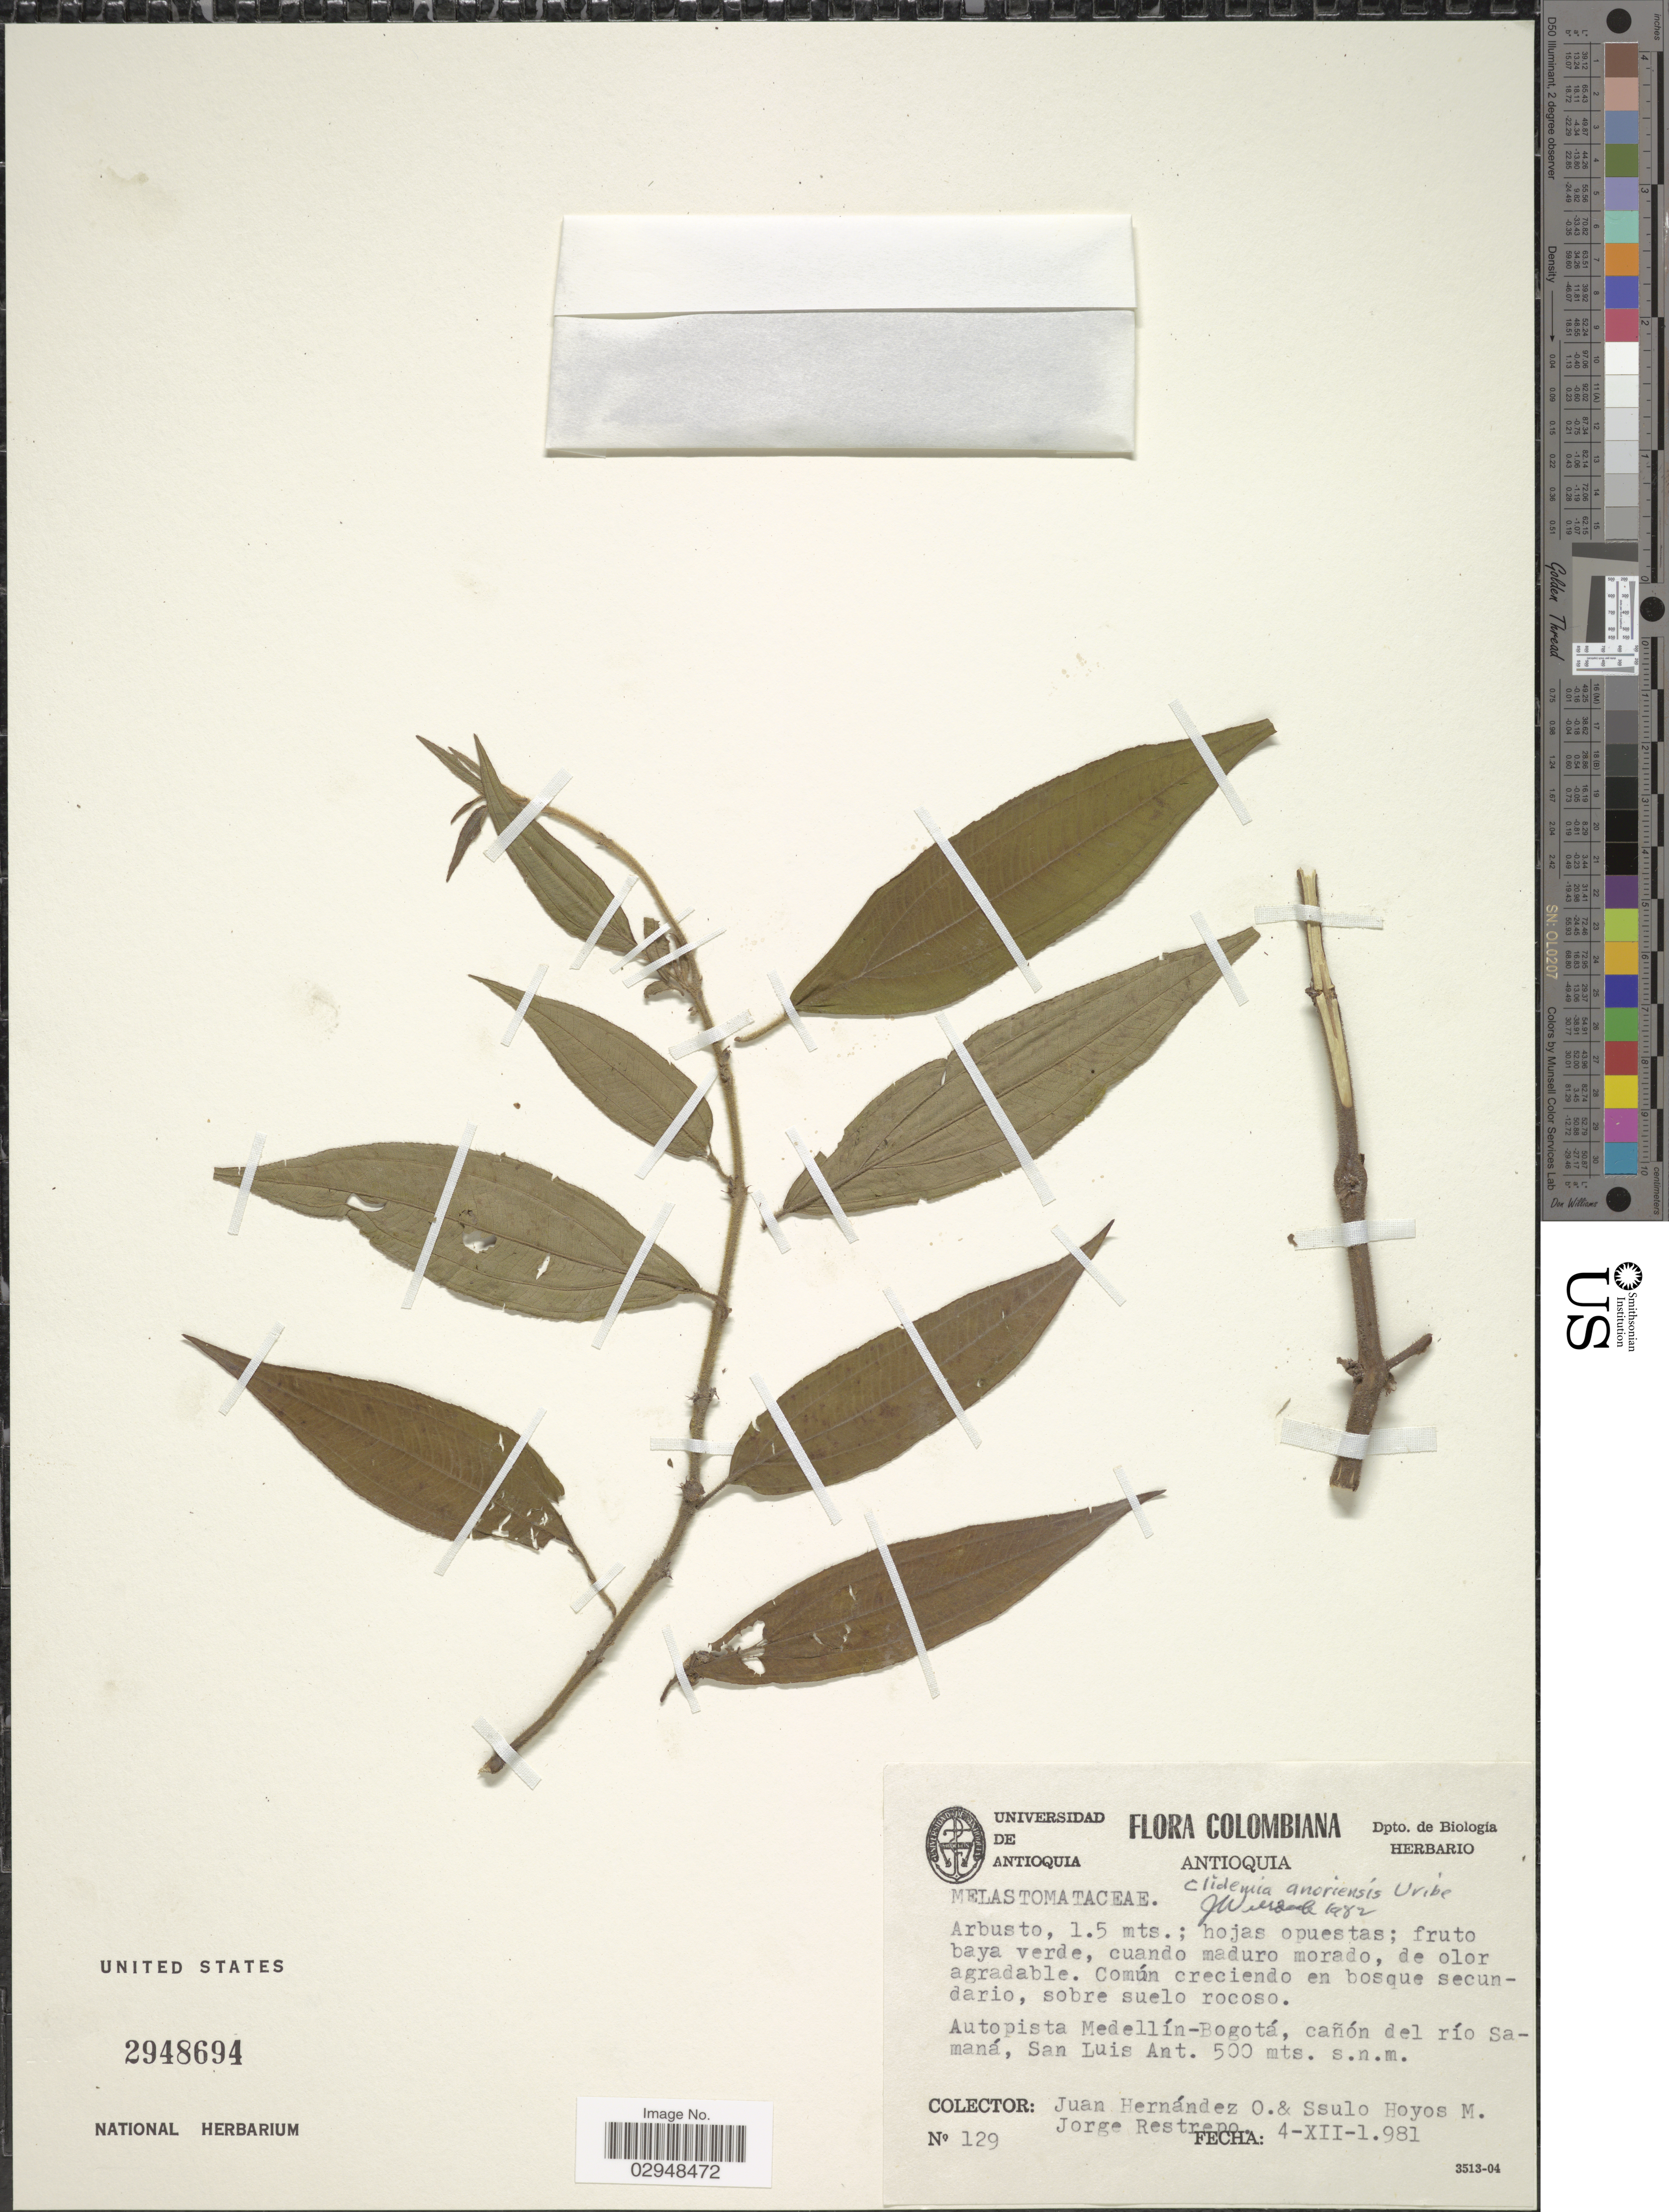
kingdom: Plantae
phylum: Tracheophyta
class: Magnoliopsida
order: Myrtales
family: Melastomataceae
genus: Clidemia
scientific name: Clidemia anoriensis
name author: L. Uribe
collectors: J. Hernandez, S. Hoyos & J. Restrepo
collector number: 129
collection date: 1981-12-04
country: Colombia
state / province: Antioquia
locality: Autopista Medellín-Bogotá, cañón del río Samaná, San Luis Ant.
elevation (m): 500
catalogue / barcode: US 2948694